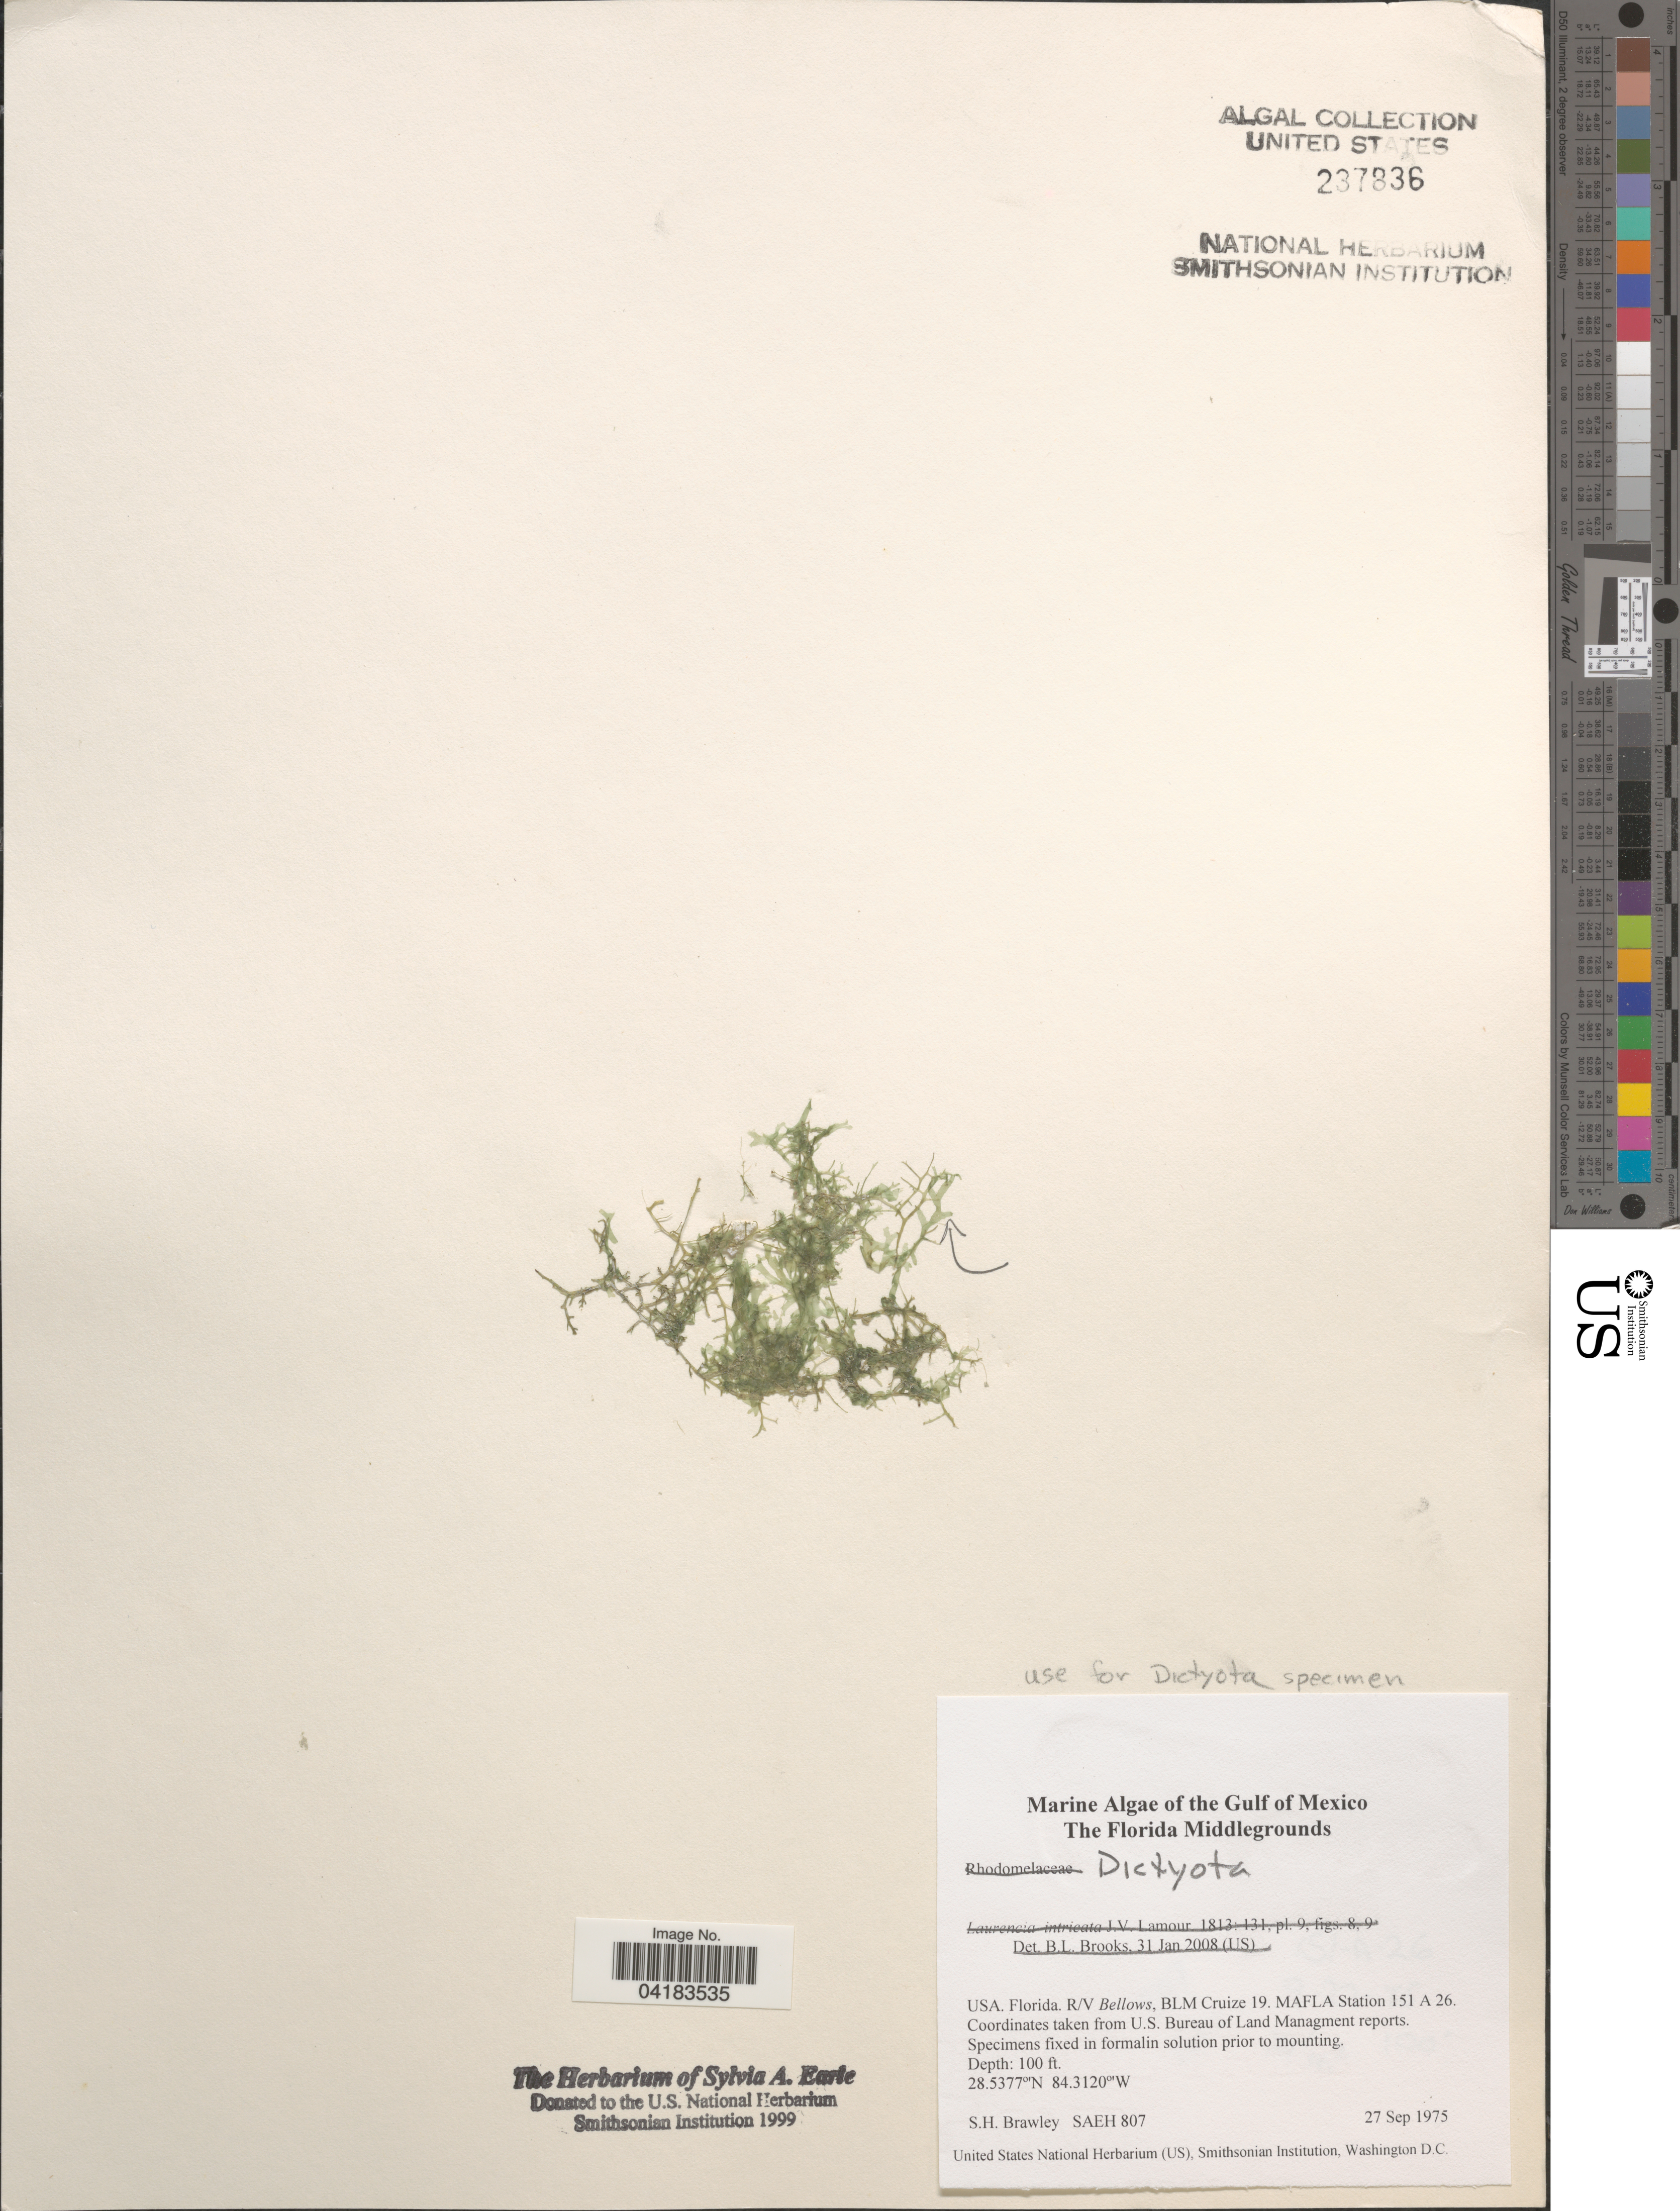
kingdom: Chromista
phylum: Ochrophyta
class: Phaeophyceae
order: Dictyotales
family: Dictyotaceae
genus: Dictyota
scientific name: Dictyota sp.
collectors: S. Brawley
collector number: SAEH807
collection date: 1975-09-27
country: United States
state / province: Florida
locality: The Gulf of Mexico. The Florida Middlegrounds. R/V Bellows, BLM Cruize 19. MAFLA Station 151 A 26. Coordinates taken from U.S. Bureau of Land Management reports.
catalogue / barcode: US 237836